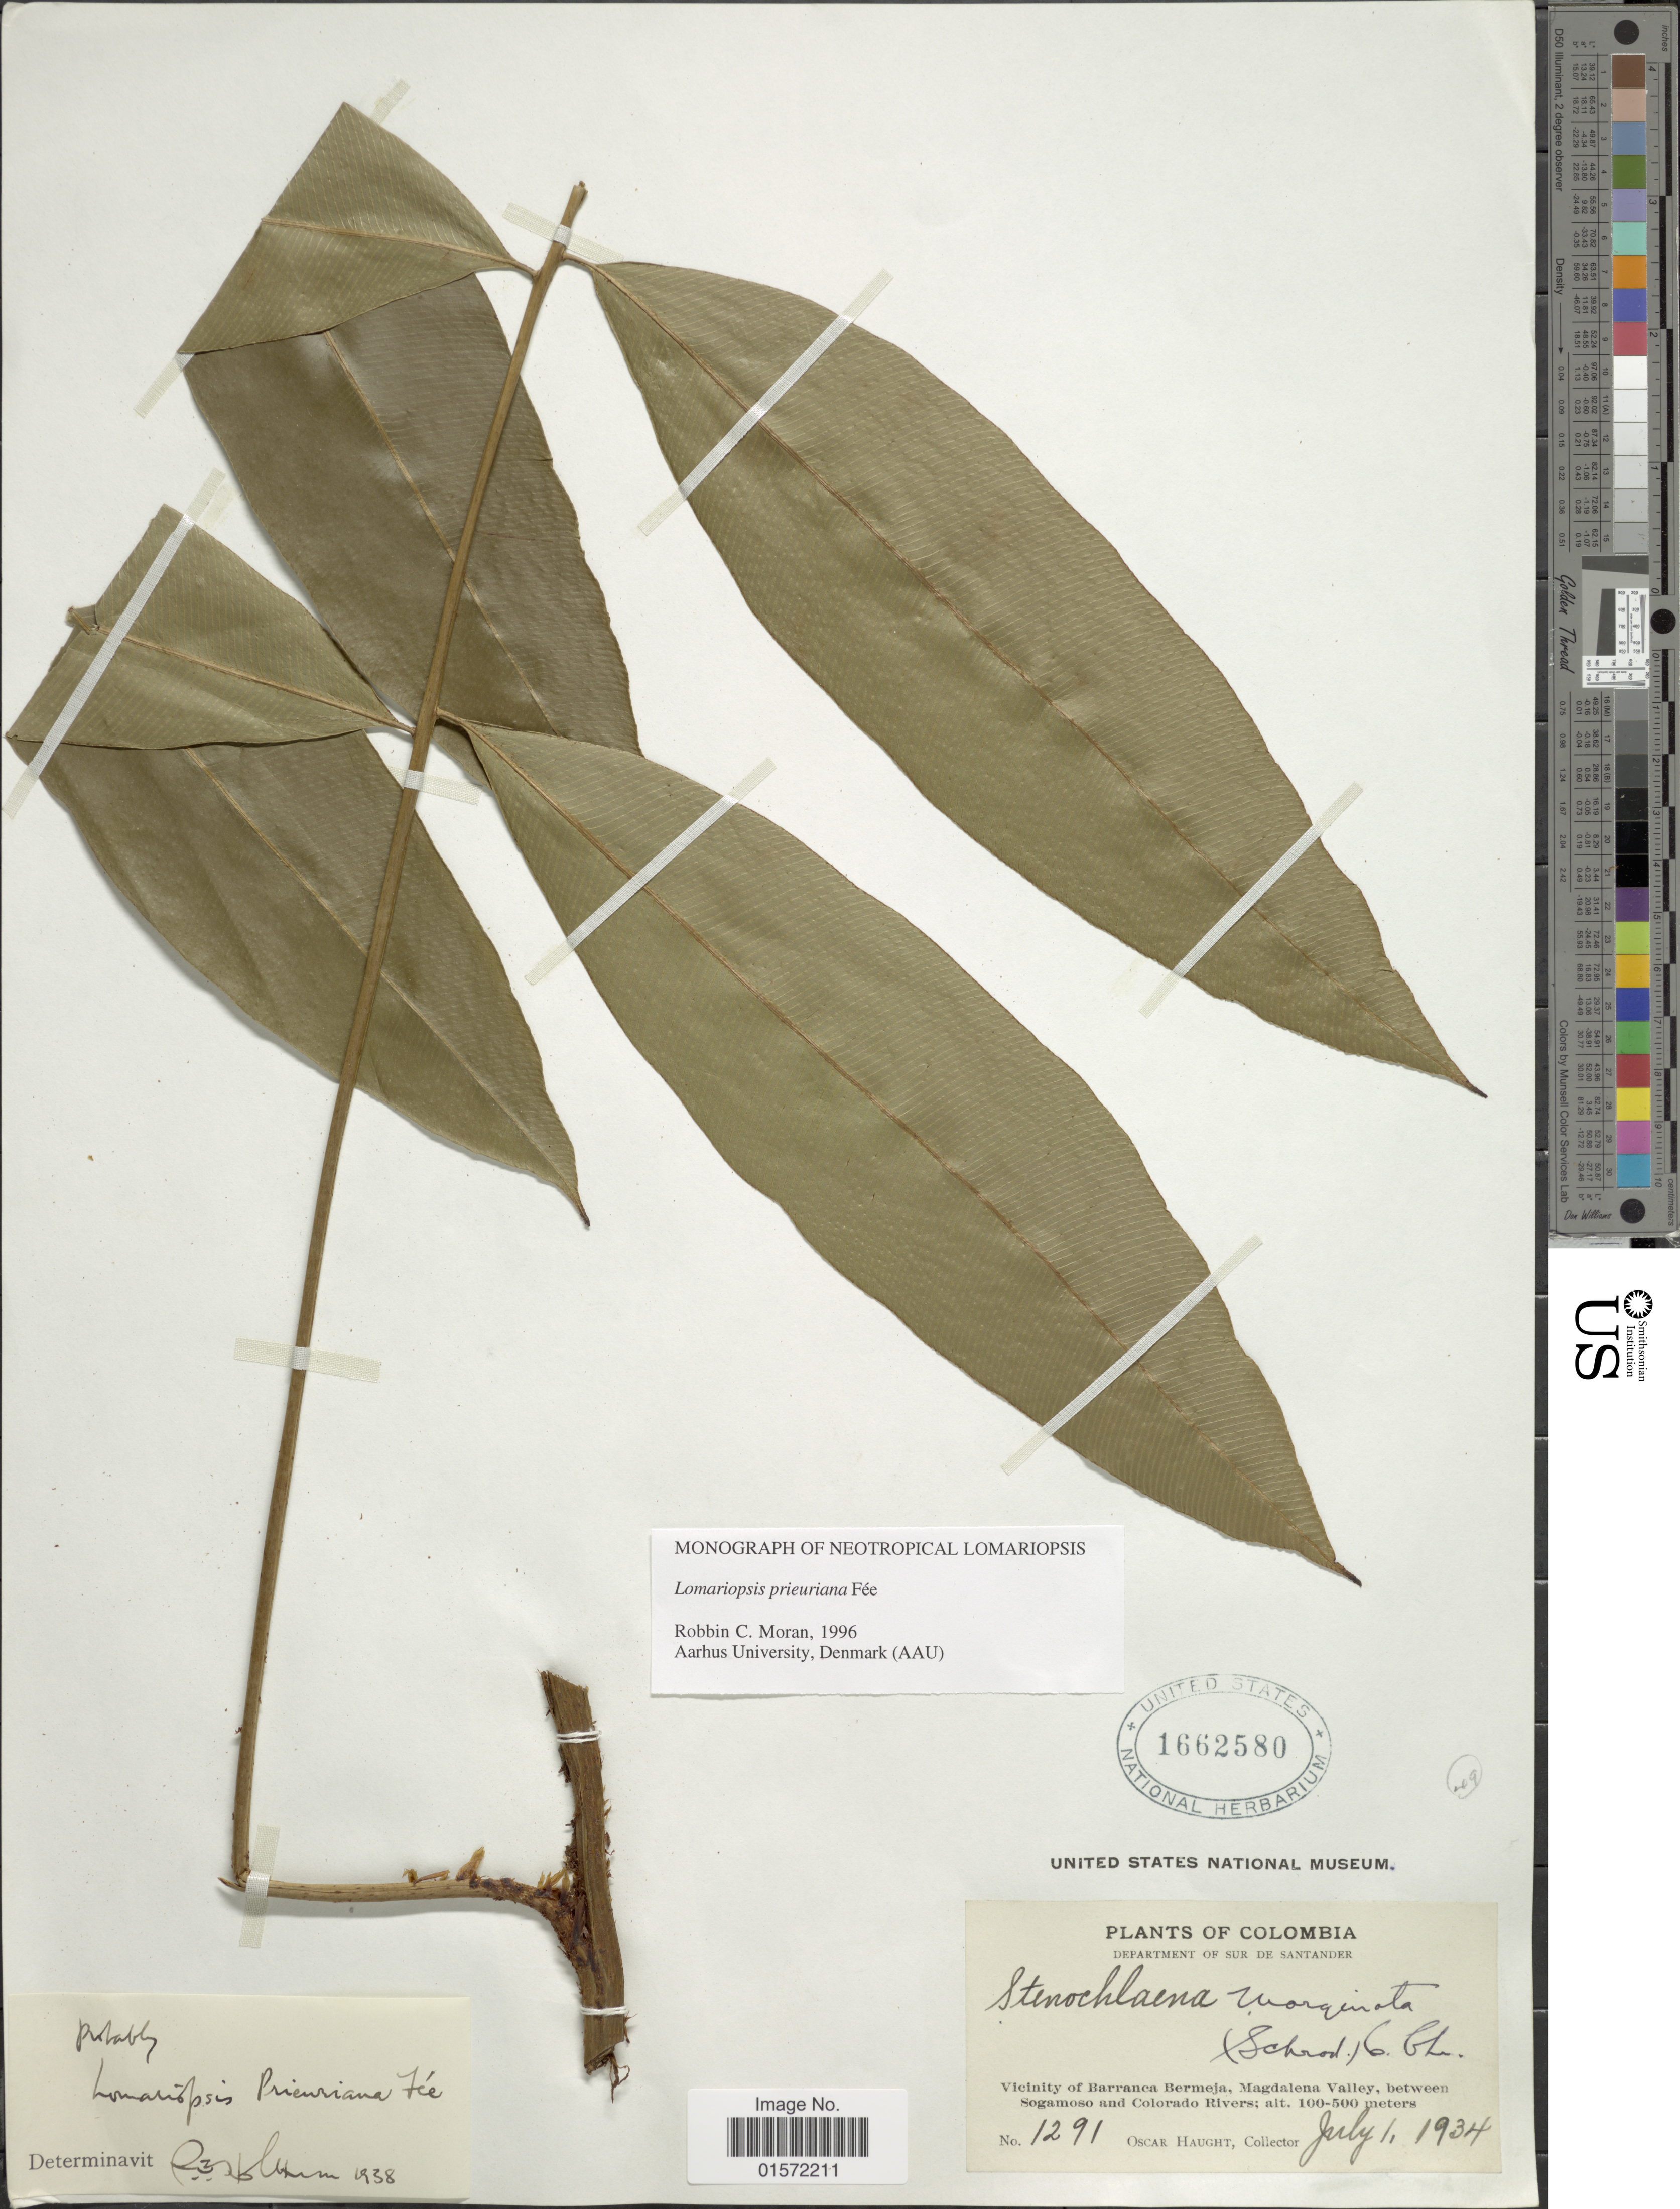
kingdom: Plantae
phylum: Tracheophyta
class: Polypodiopsida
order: Polypodiales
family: Lomariopsidaceae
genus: Lomariopsis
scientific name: Lomariopsis prieuriana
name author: Fée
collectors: O. L. Haught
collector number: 1291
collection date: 1934-07-01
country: Colombia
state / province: Santander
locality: Department of Sur de Santander, Vicinity of Barranca Bermeja, Magdalena Valley, between Sogamoso and Colorado Rivers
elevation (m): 100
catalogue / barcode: US 1662580